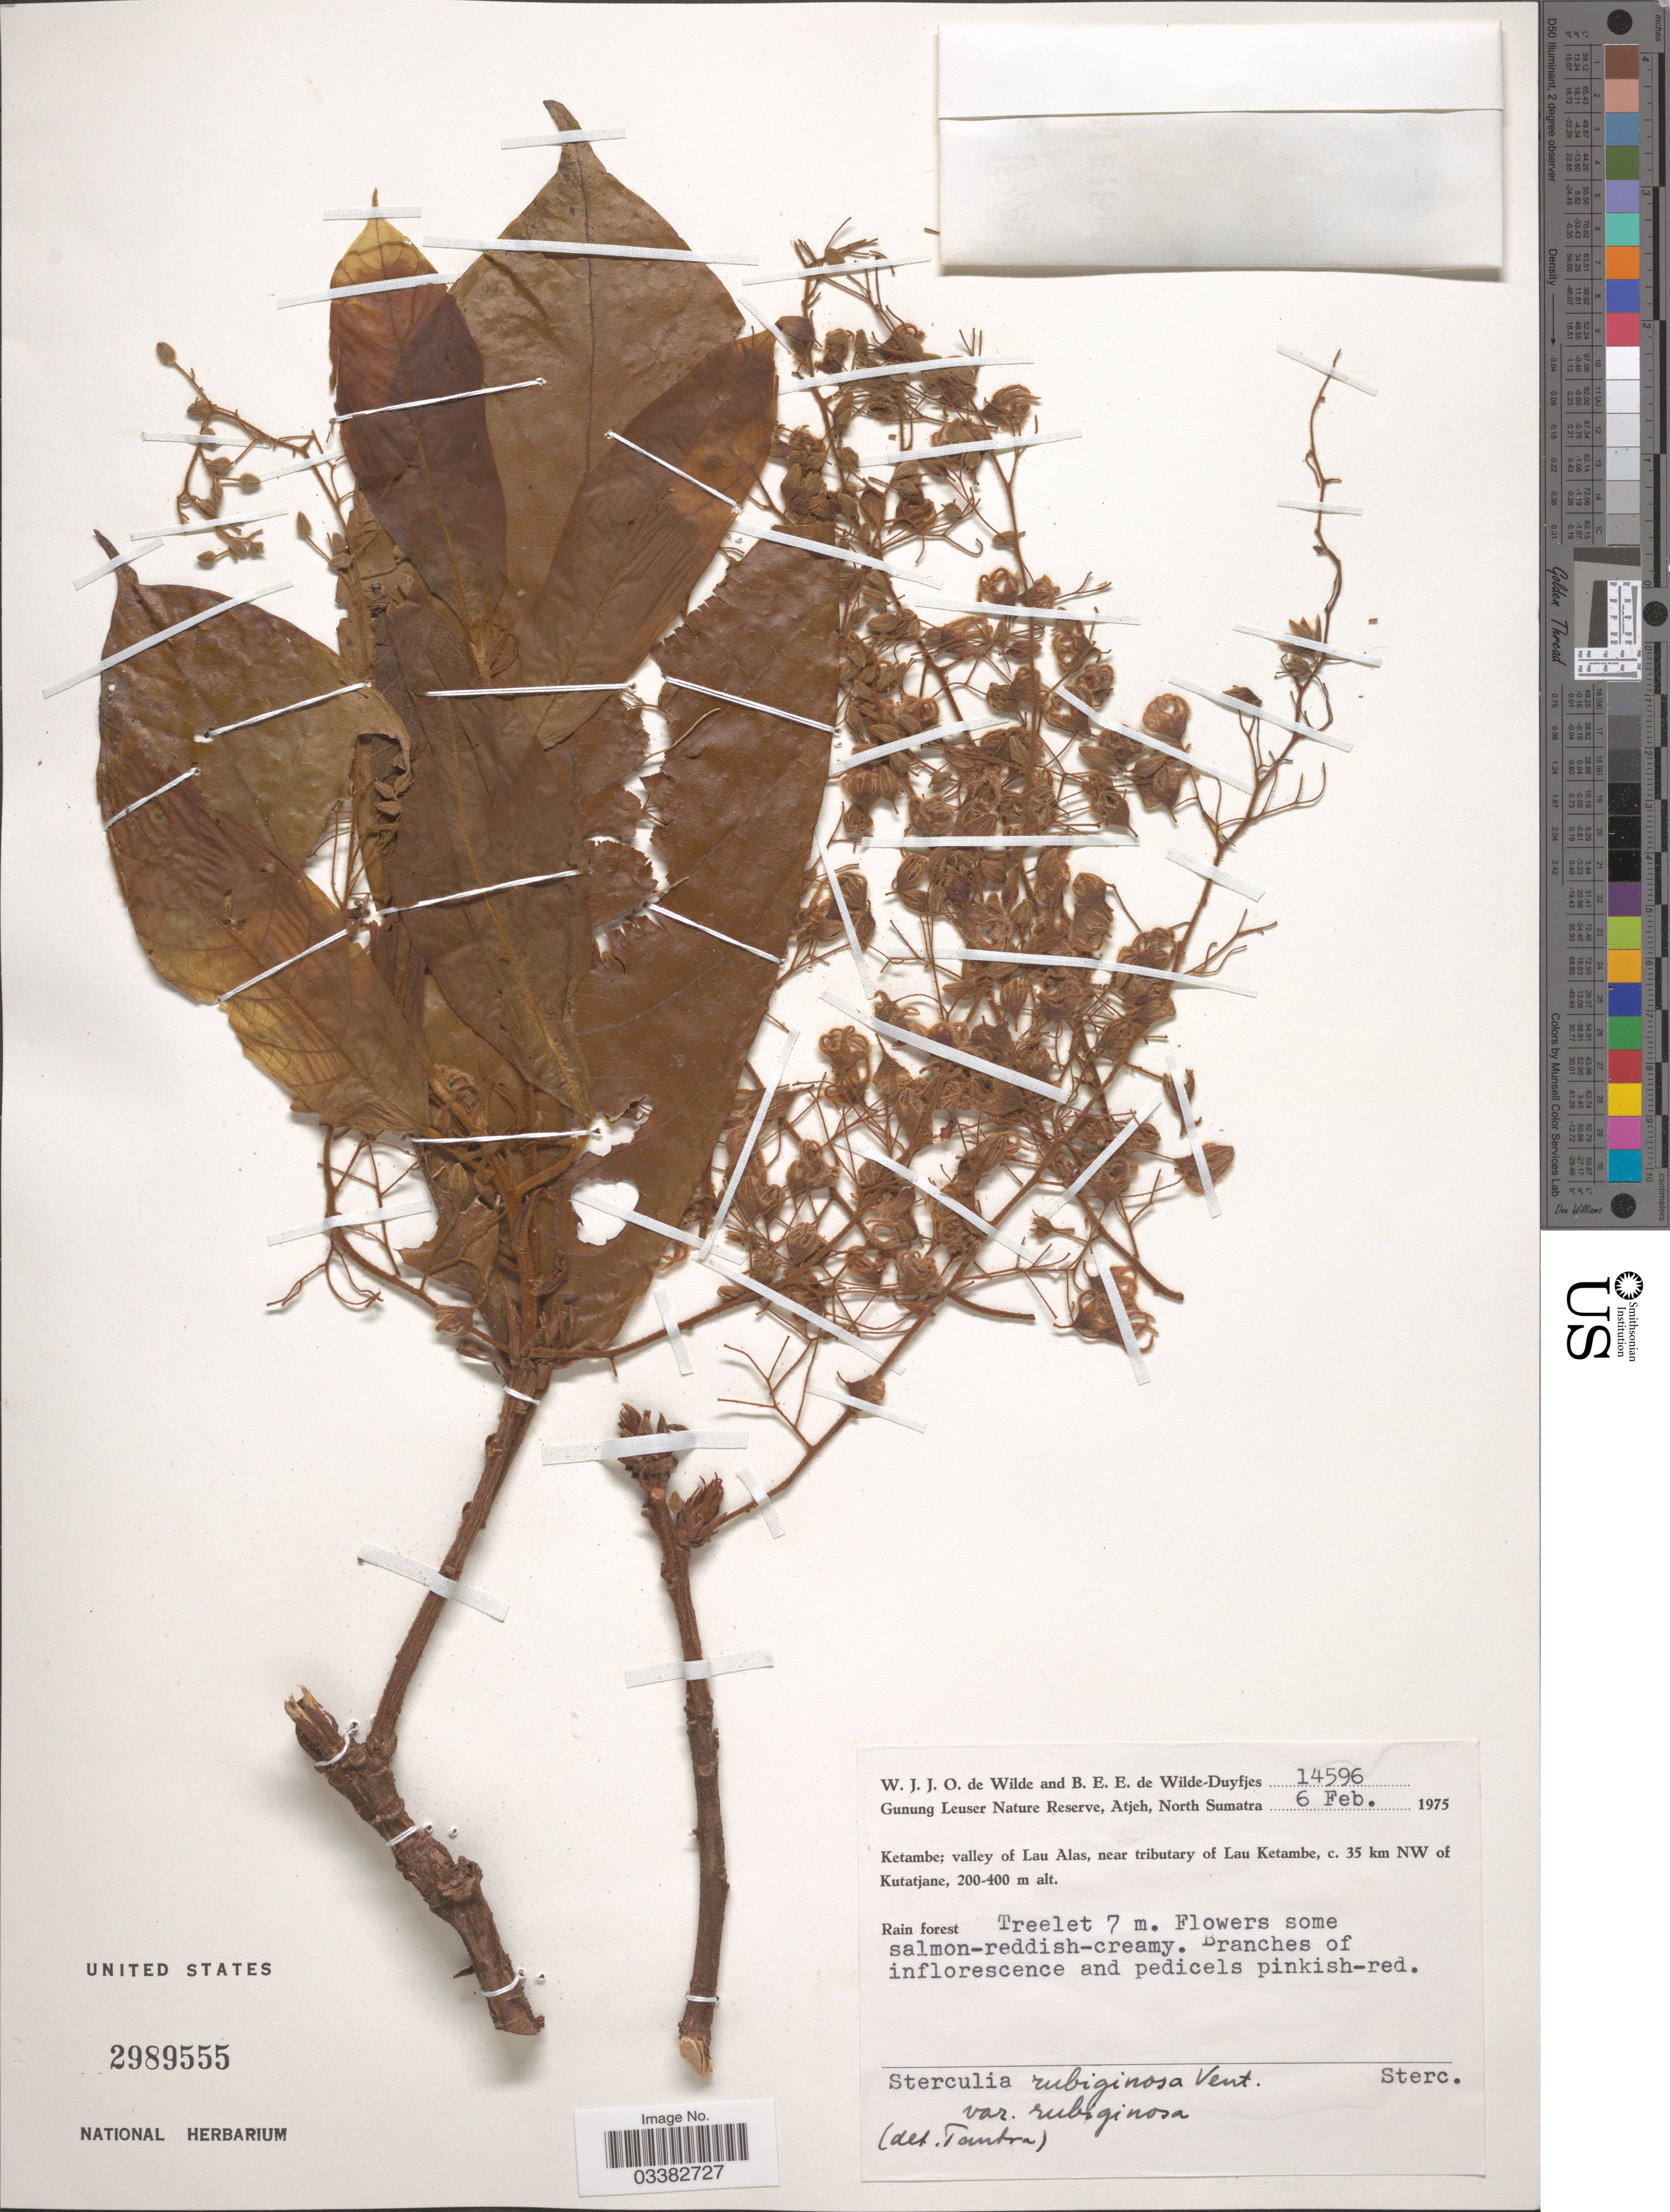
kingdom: Plantae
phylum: Tracheophyta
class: Magnoliopsida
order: Malvales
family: Malvaceae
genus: Sterculia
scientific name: Sterculia rubiginosa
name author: Vent.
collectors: W. J. de Wilde & B. E. de Wilde-Duyfjes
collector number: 14596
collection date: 1975-02-06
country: Indonesia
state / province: Sumatra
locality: Gunung Leuser Nature Reserve, Atjeh, North Sumatra. Ketambe; valley of Lau Alas, near tributary of Lau Ketambe, c. 35 km NW of Kutatjane.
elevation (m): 200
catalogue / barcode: US 2989555